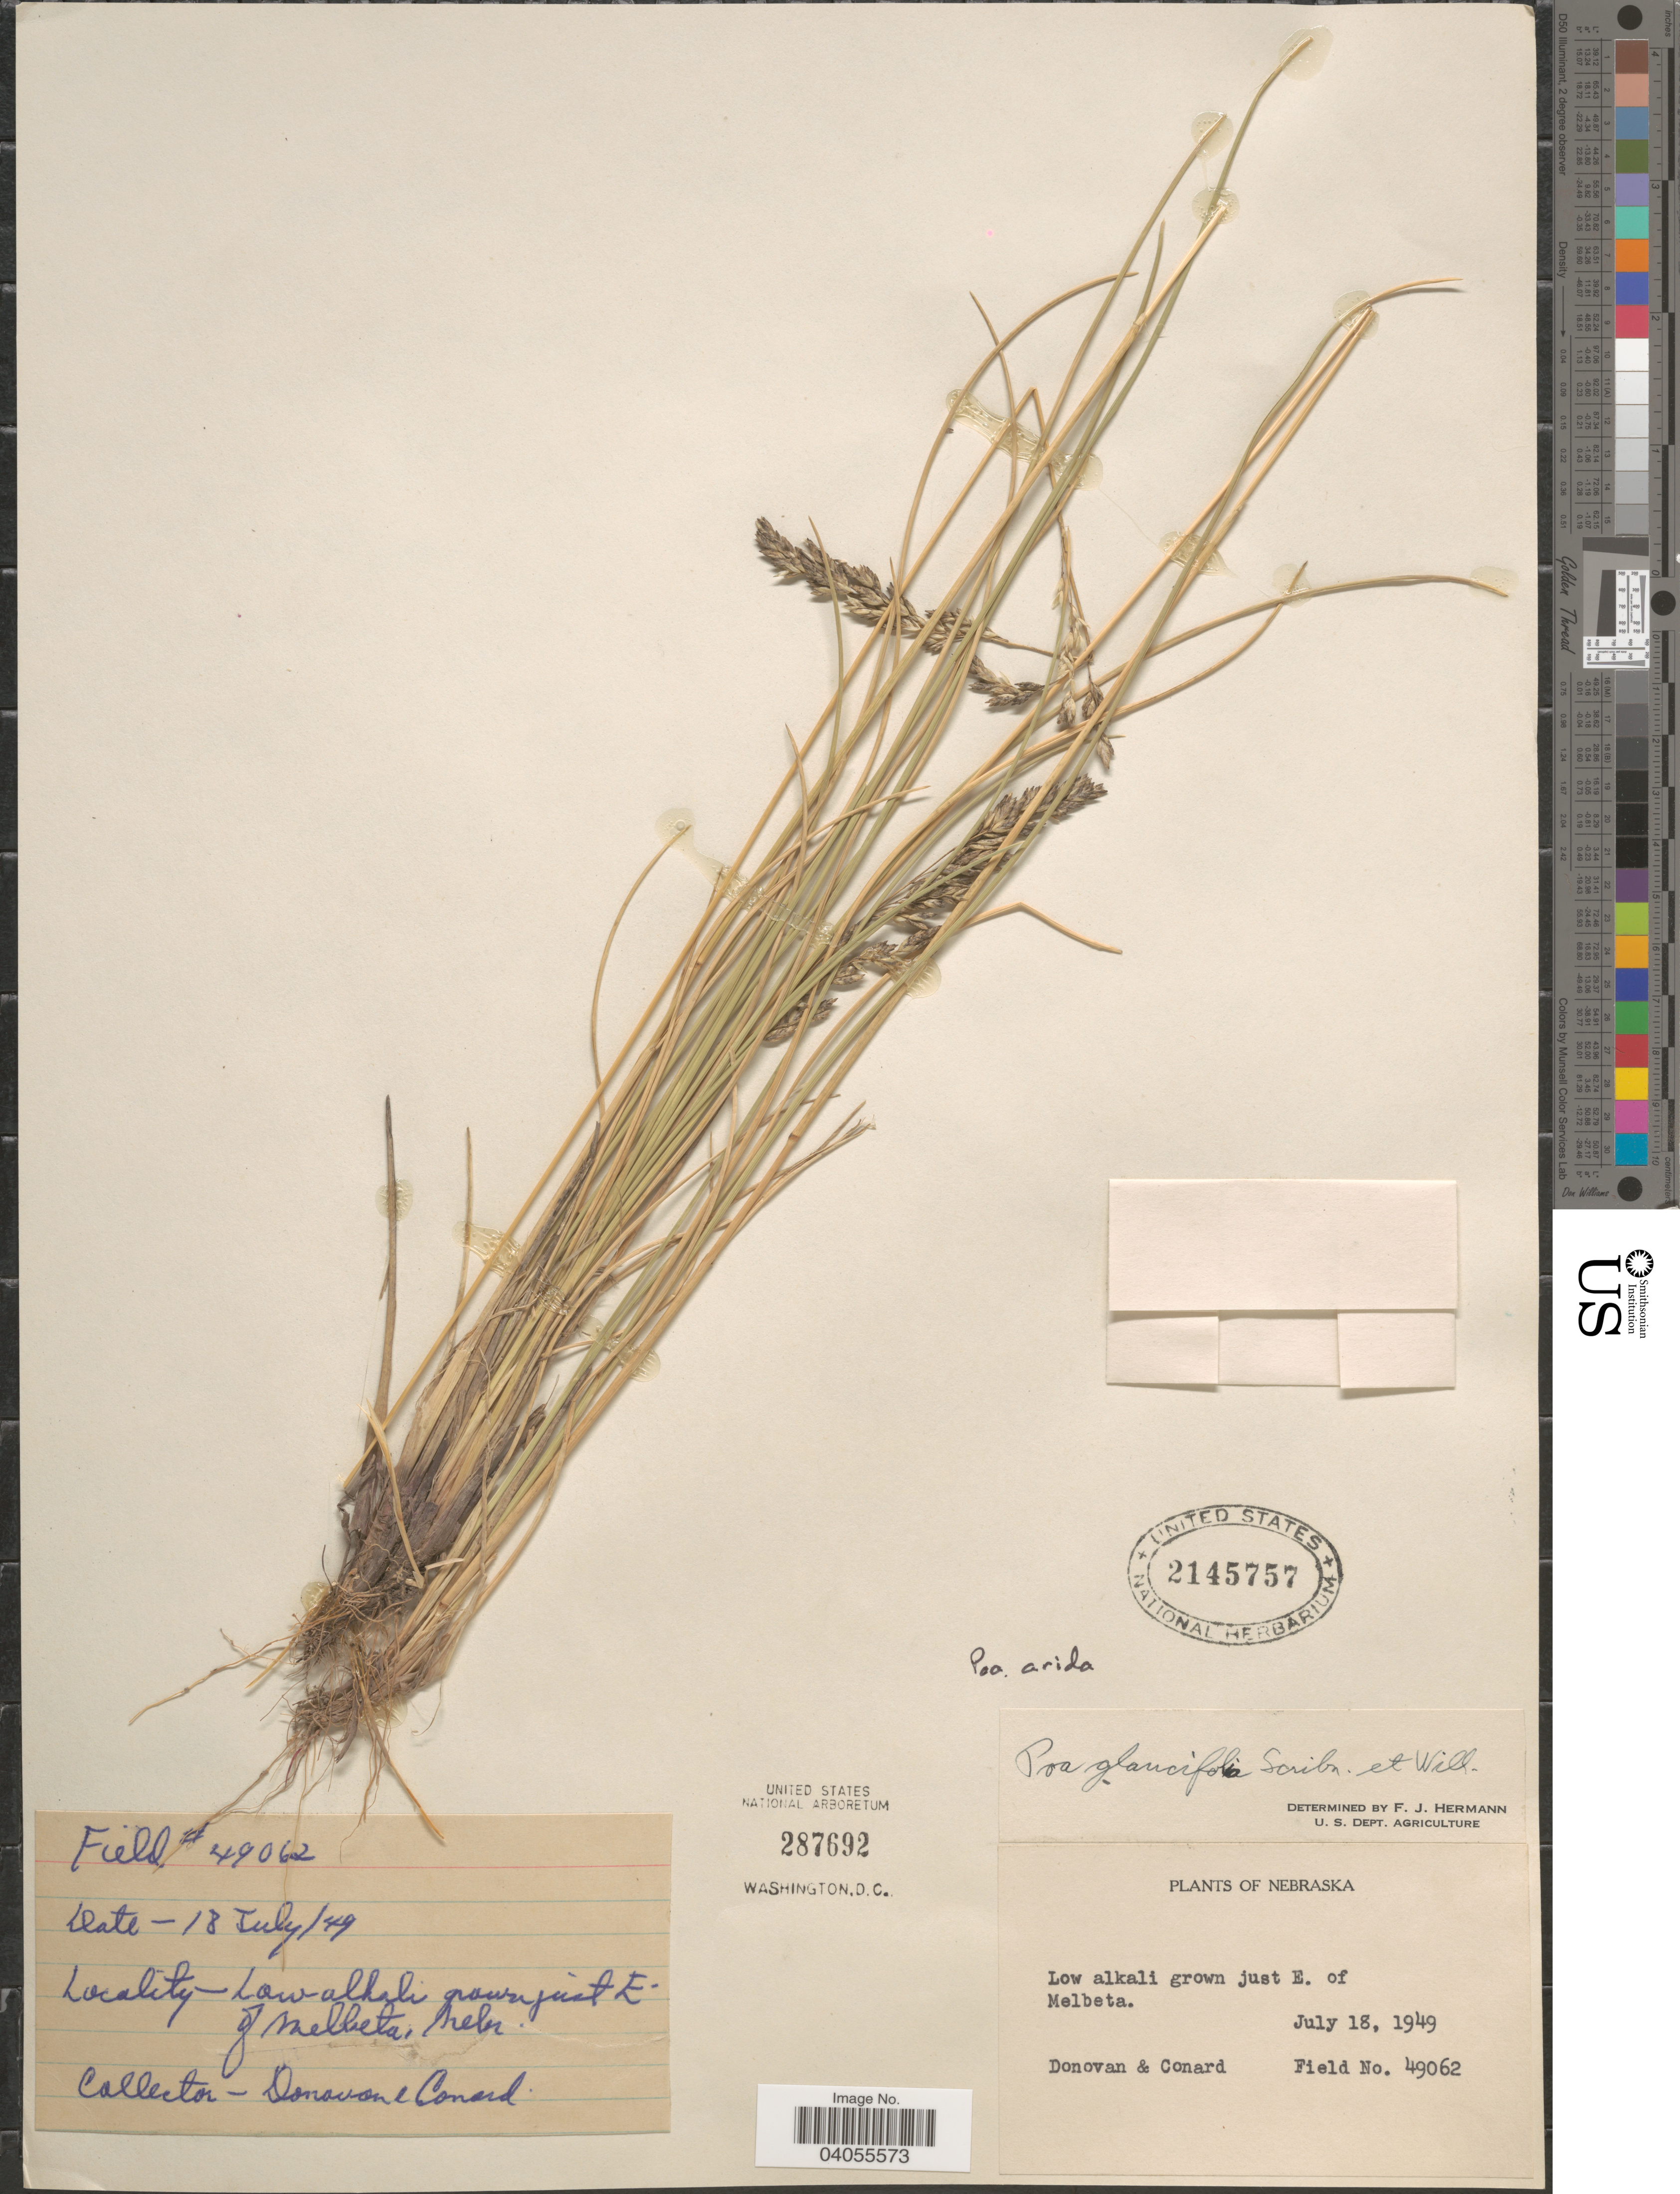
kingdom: Plantae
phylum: Tracheophyta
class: Liliopsida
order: Poales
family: Poaceae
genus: Poa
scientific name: Poa arida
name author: Vasey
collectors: -. Donovan & Conard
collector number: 49062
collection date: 1949-07-18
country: United States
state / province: Nebraska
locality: Low alkali grown just E. of Melbeta.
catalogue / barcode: US 2145757